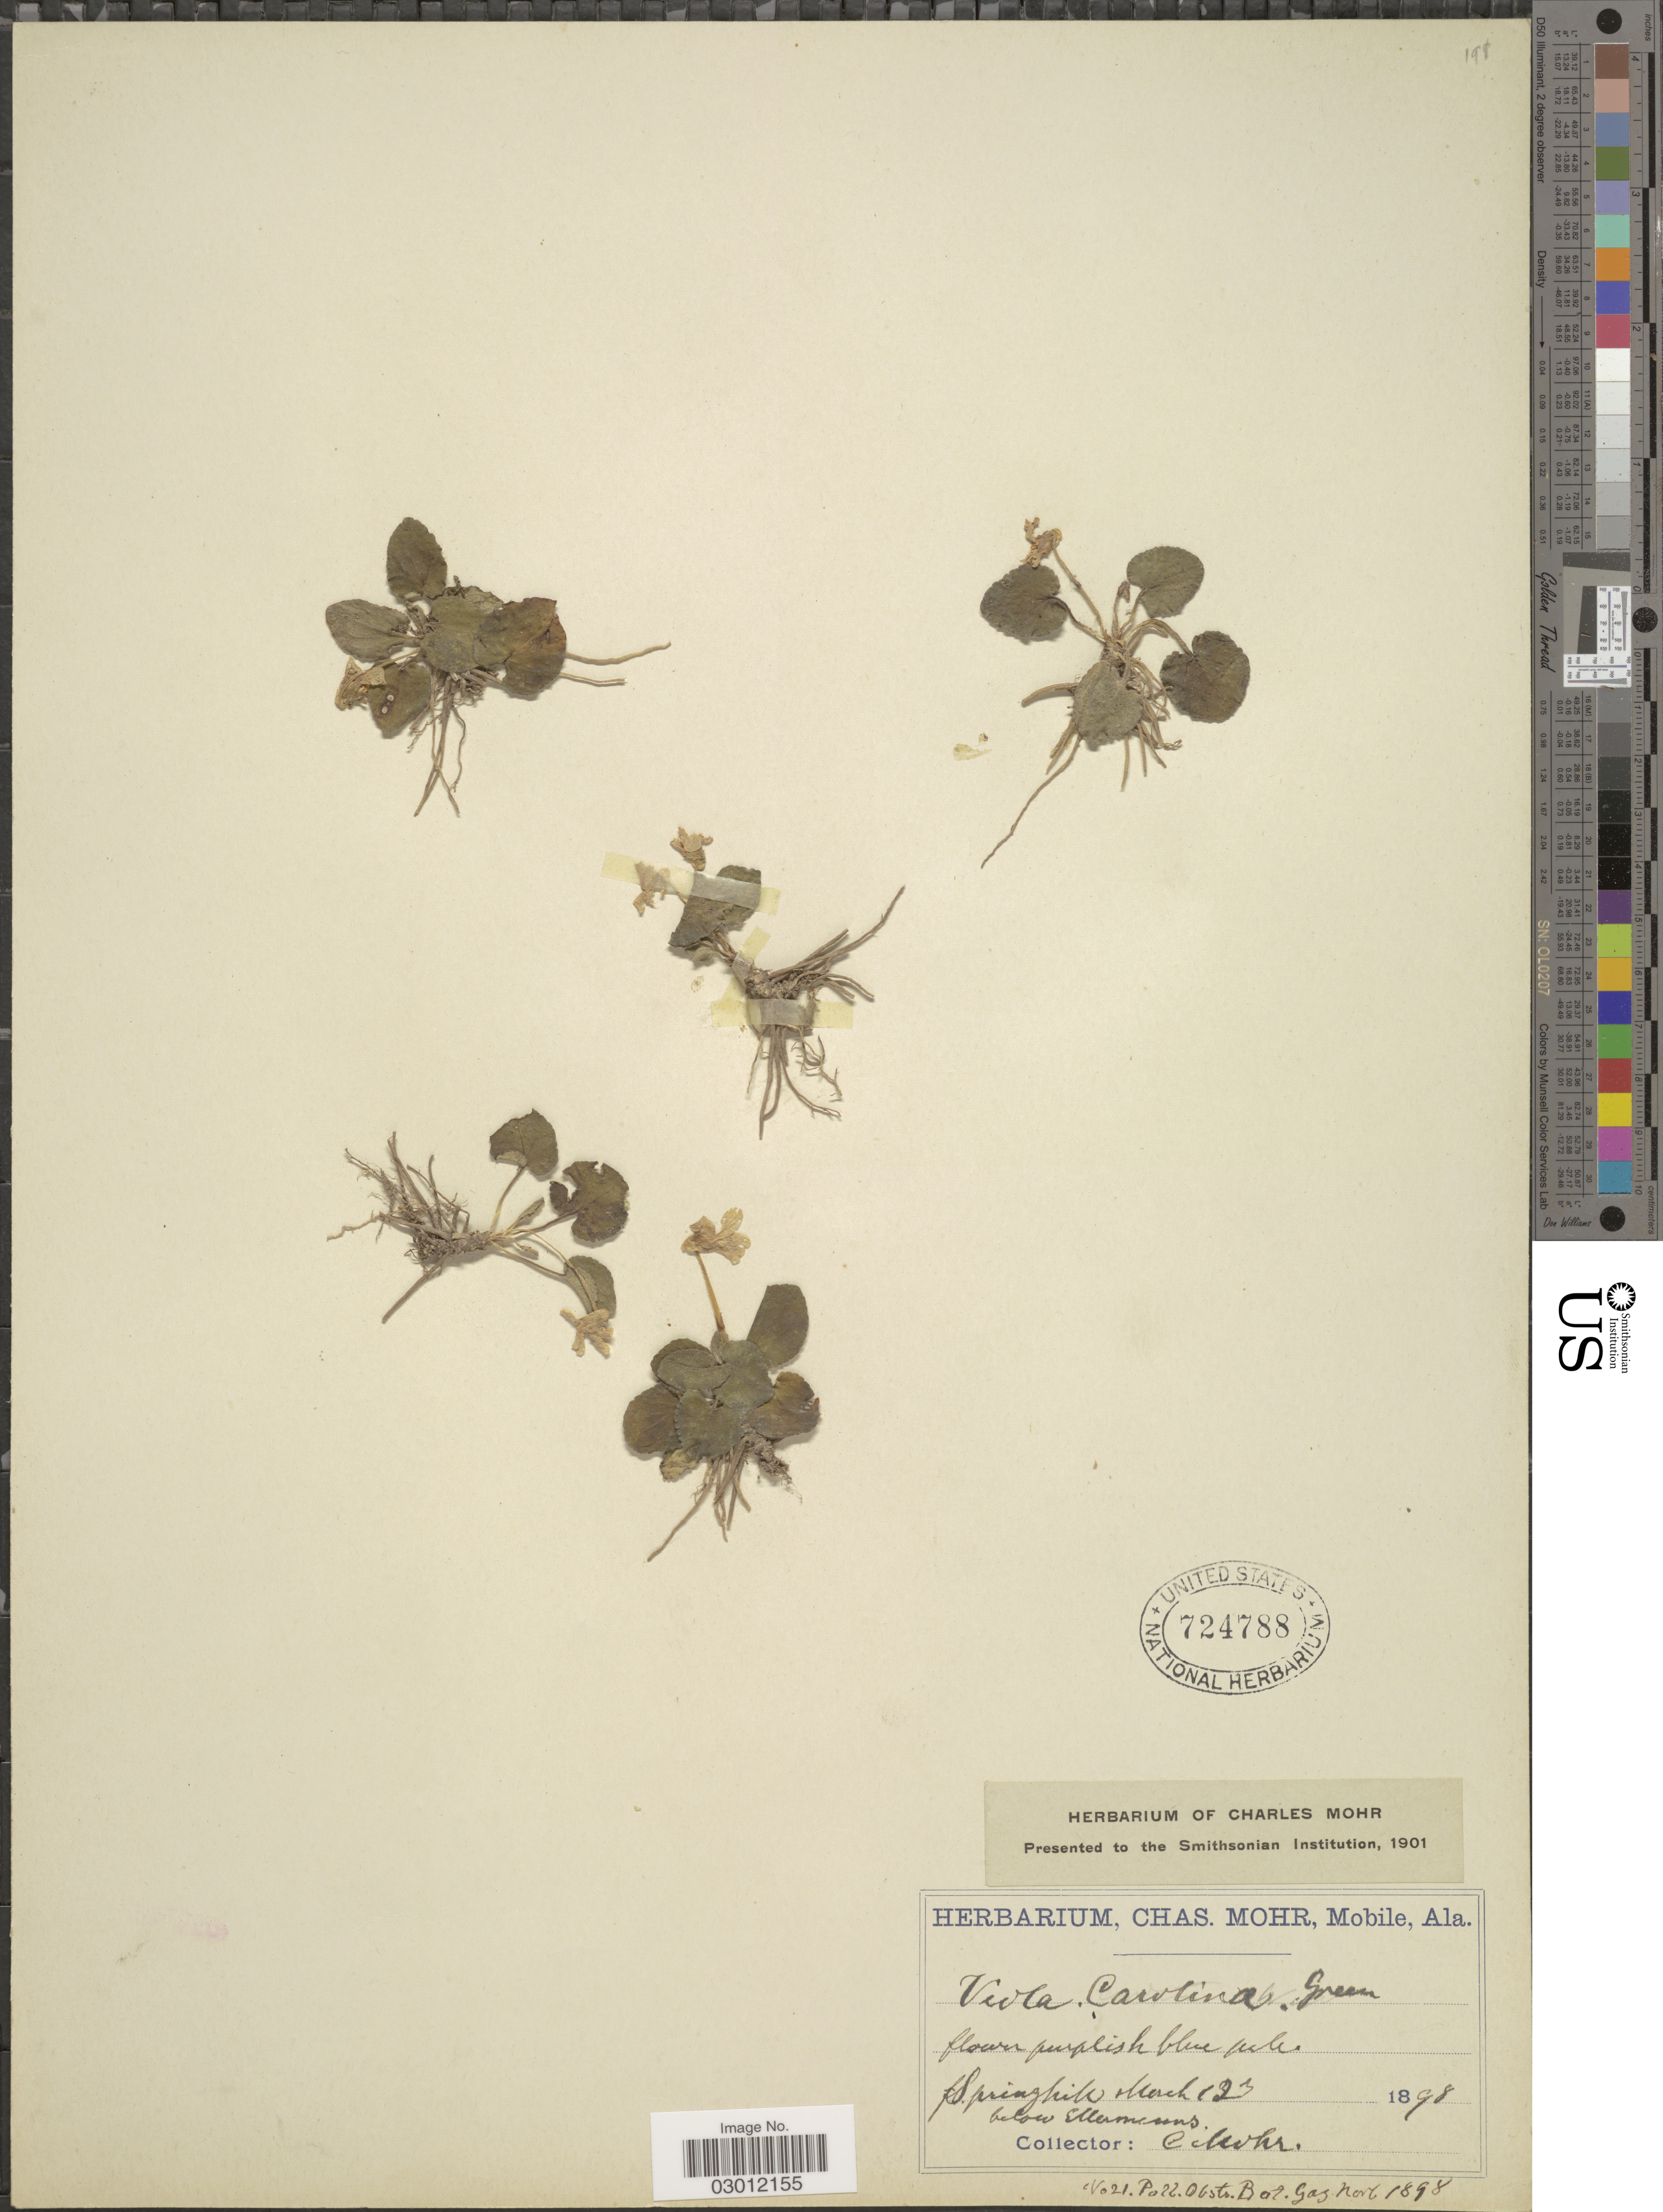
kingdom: Plantae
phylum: Tracheophyta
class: Magnoliopsida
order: Malpighiales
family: Violaceae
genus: Viola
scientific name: Viola carolina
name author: Greene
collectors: Mohr, C. T. (herbarium)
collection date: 1898-03-23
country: United States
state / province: Alabama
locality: Springhill below Ellermenns.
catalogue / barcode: US 724788